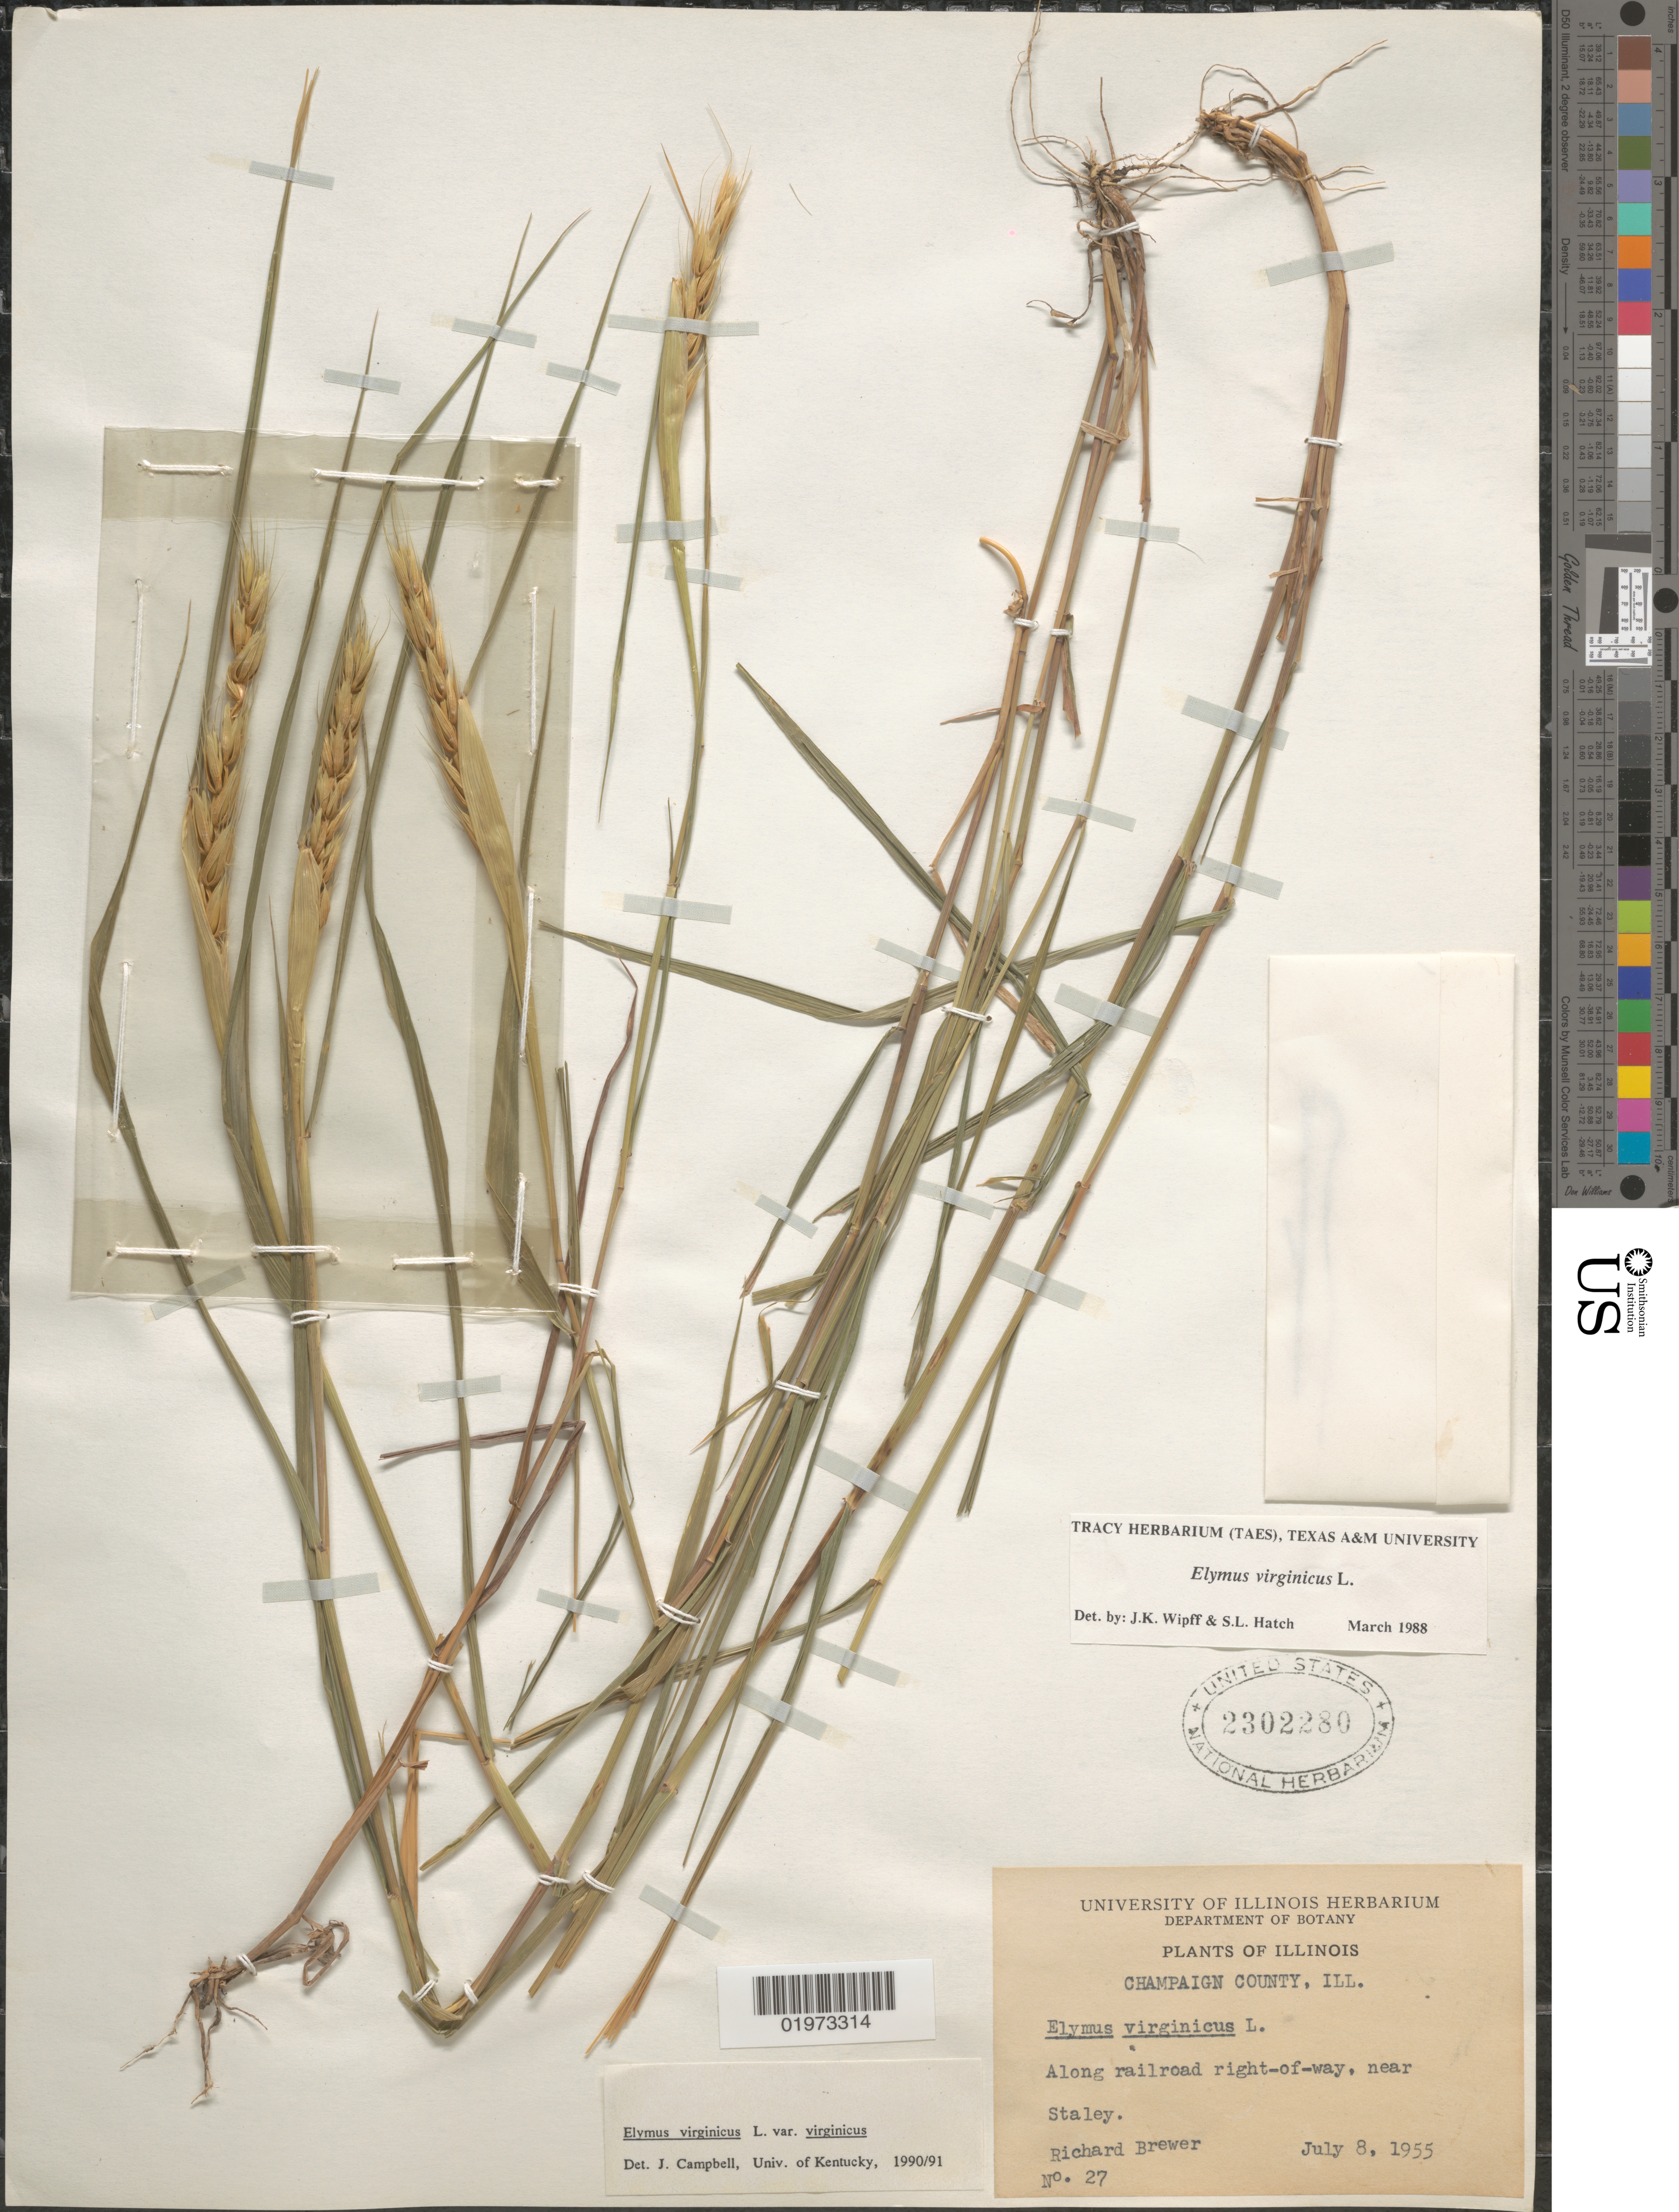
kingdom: Plantae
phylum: Tracheophyta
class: Liliopsida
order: Poales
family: Poaceae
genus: Elymus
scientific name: Elymus virginicus var. virginicus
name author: L.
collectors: R. H. Brewer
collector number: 27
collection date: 1955-07-08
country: United States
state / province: Illinois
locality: Champaign County. Along railroad right-of-way, near Staley.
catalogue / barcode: US 2302280